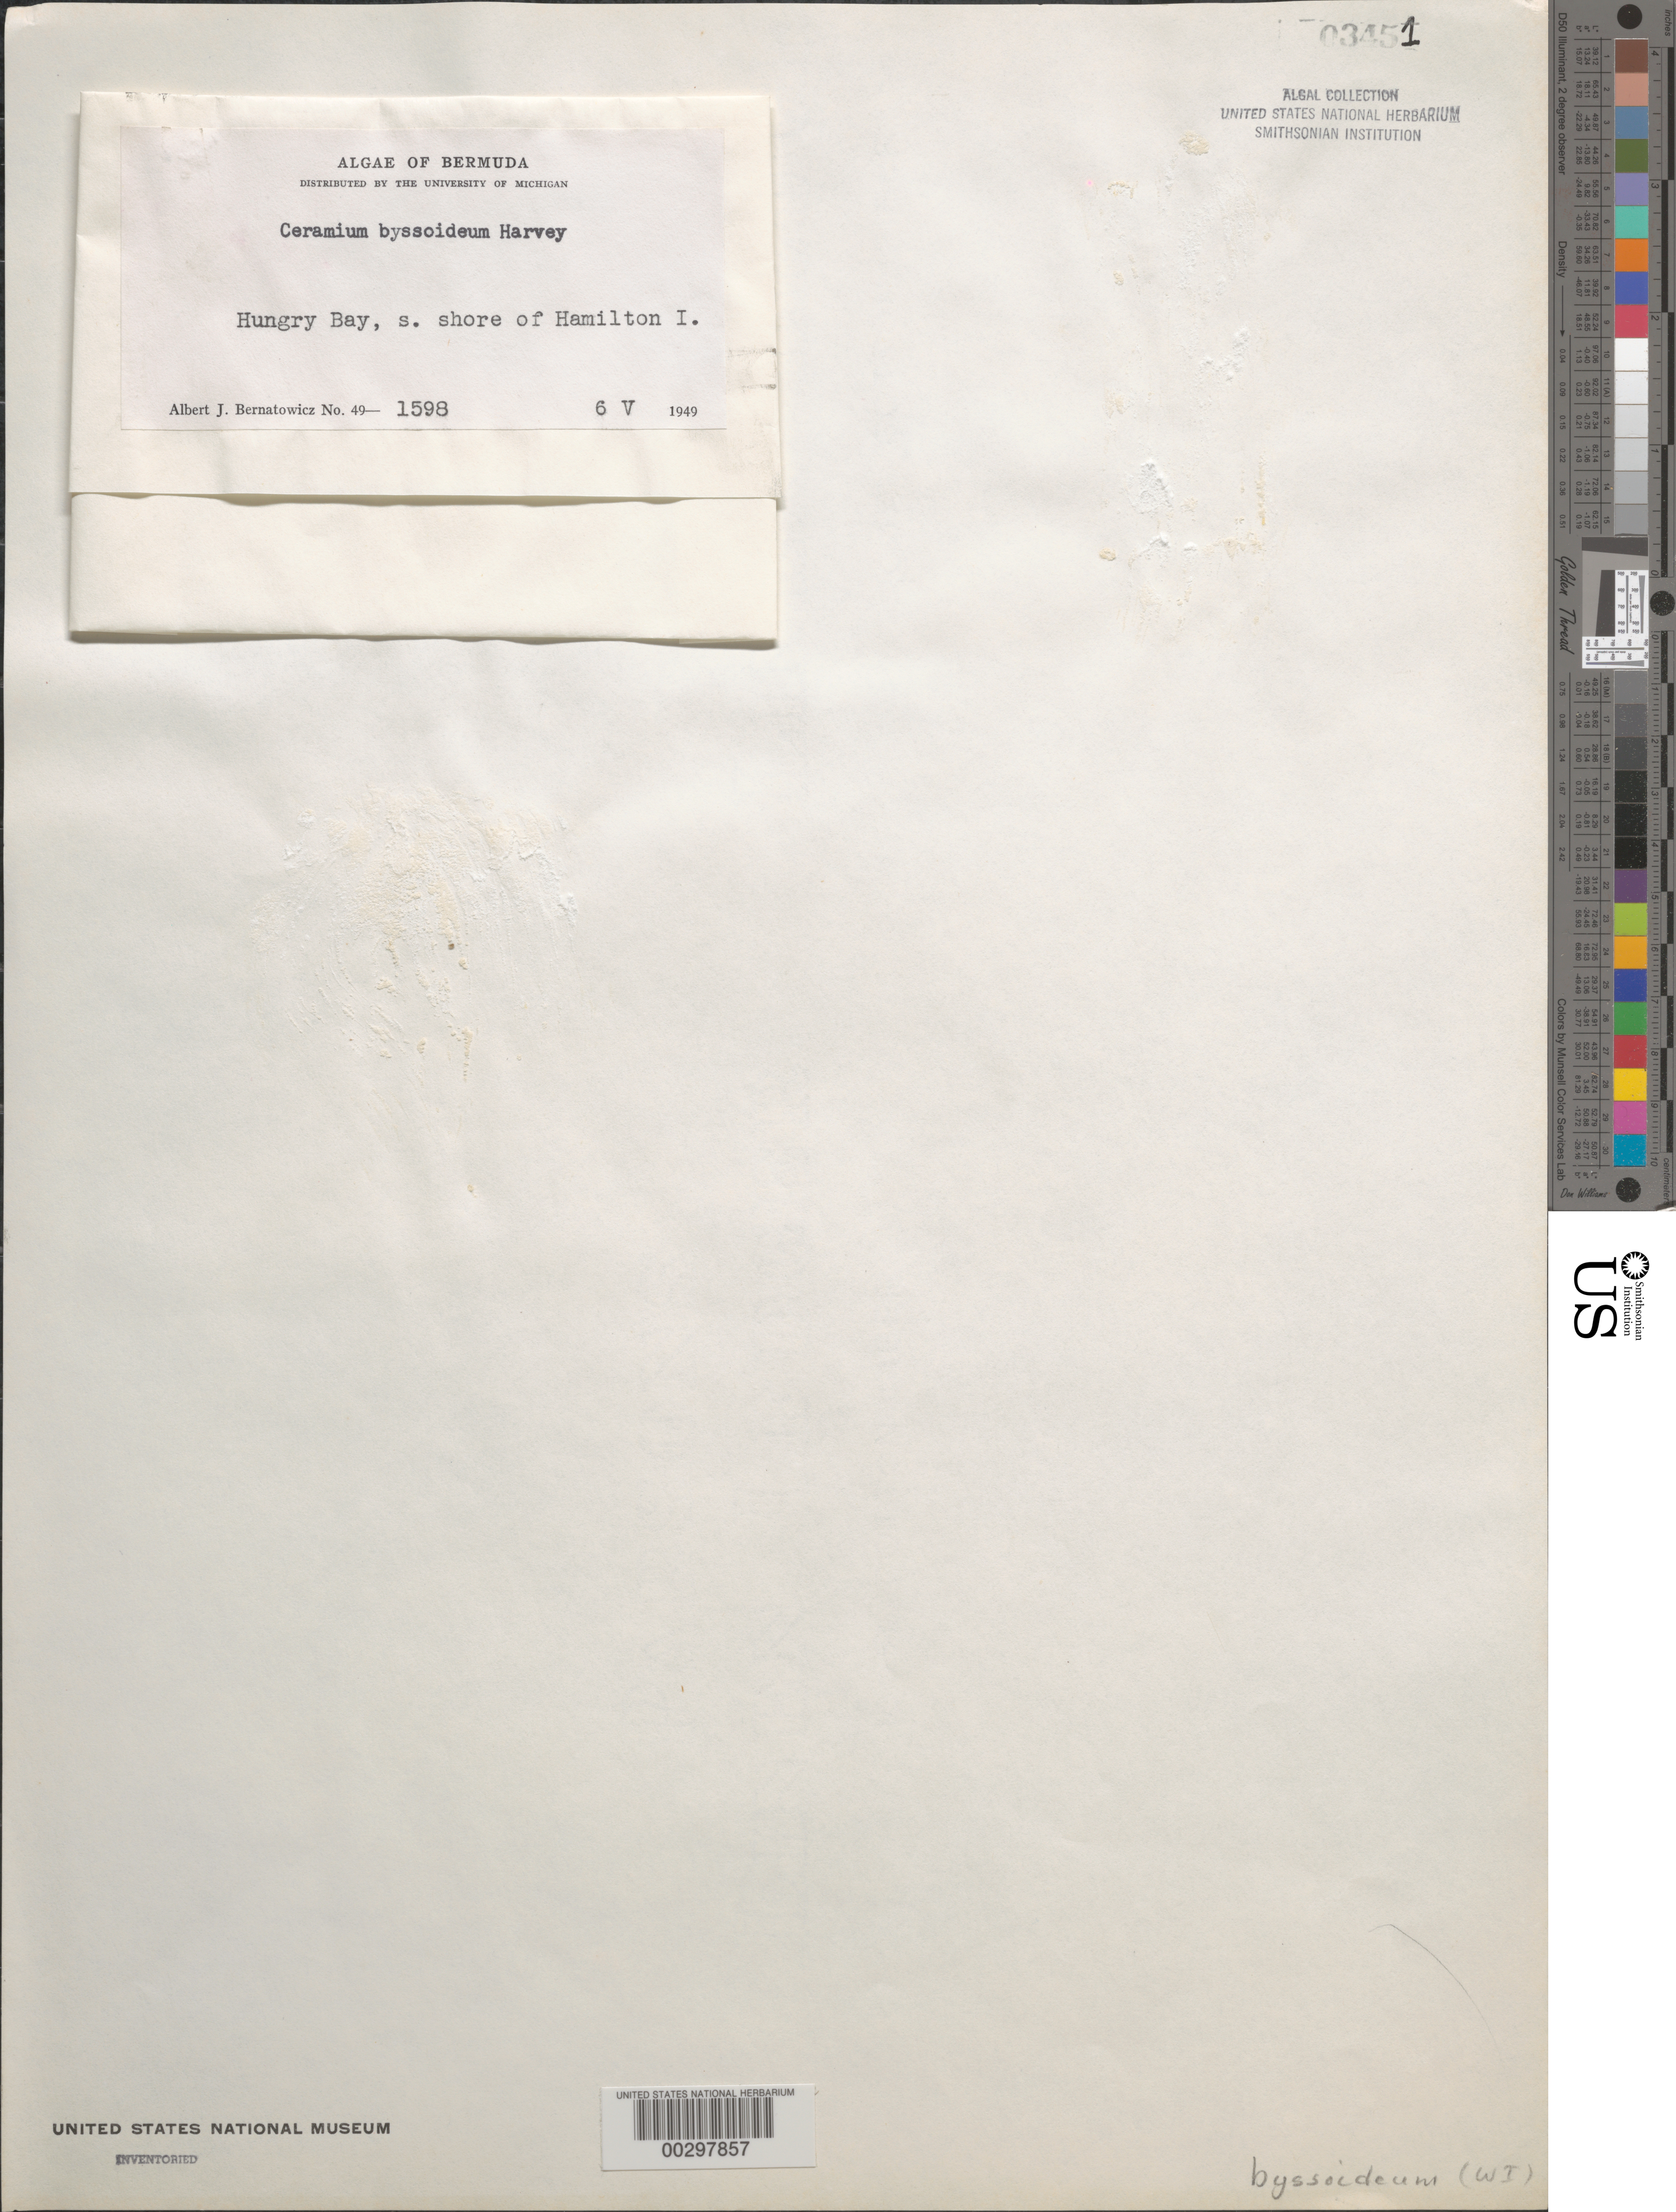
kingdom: Plantae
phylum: Rhodophyta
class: Florideophyceae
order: Ceramiales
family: Ceramiaceae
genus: Ceramium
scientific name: Ceramium byssoideum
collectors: A. Bernatowicz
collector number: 49-1598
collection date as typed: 06 May 1949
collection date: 1949-05-06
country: Bermuda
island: Bermuda Island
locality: Hungry Bay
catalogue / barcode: US 3451